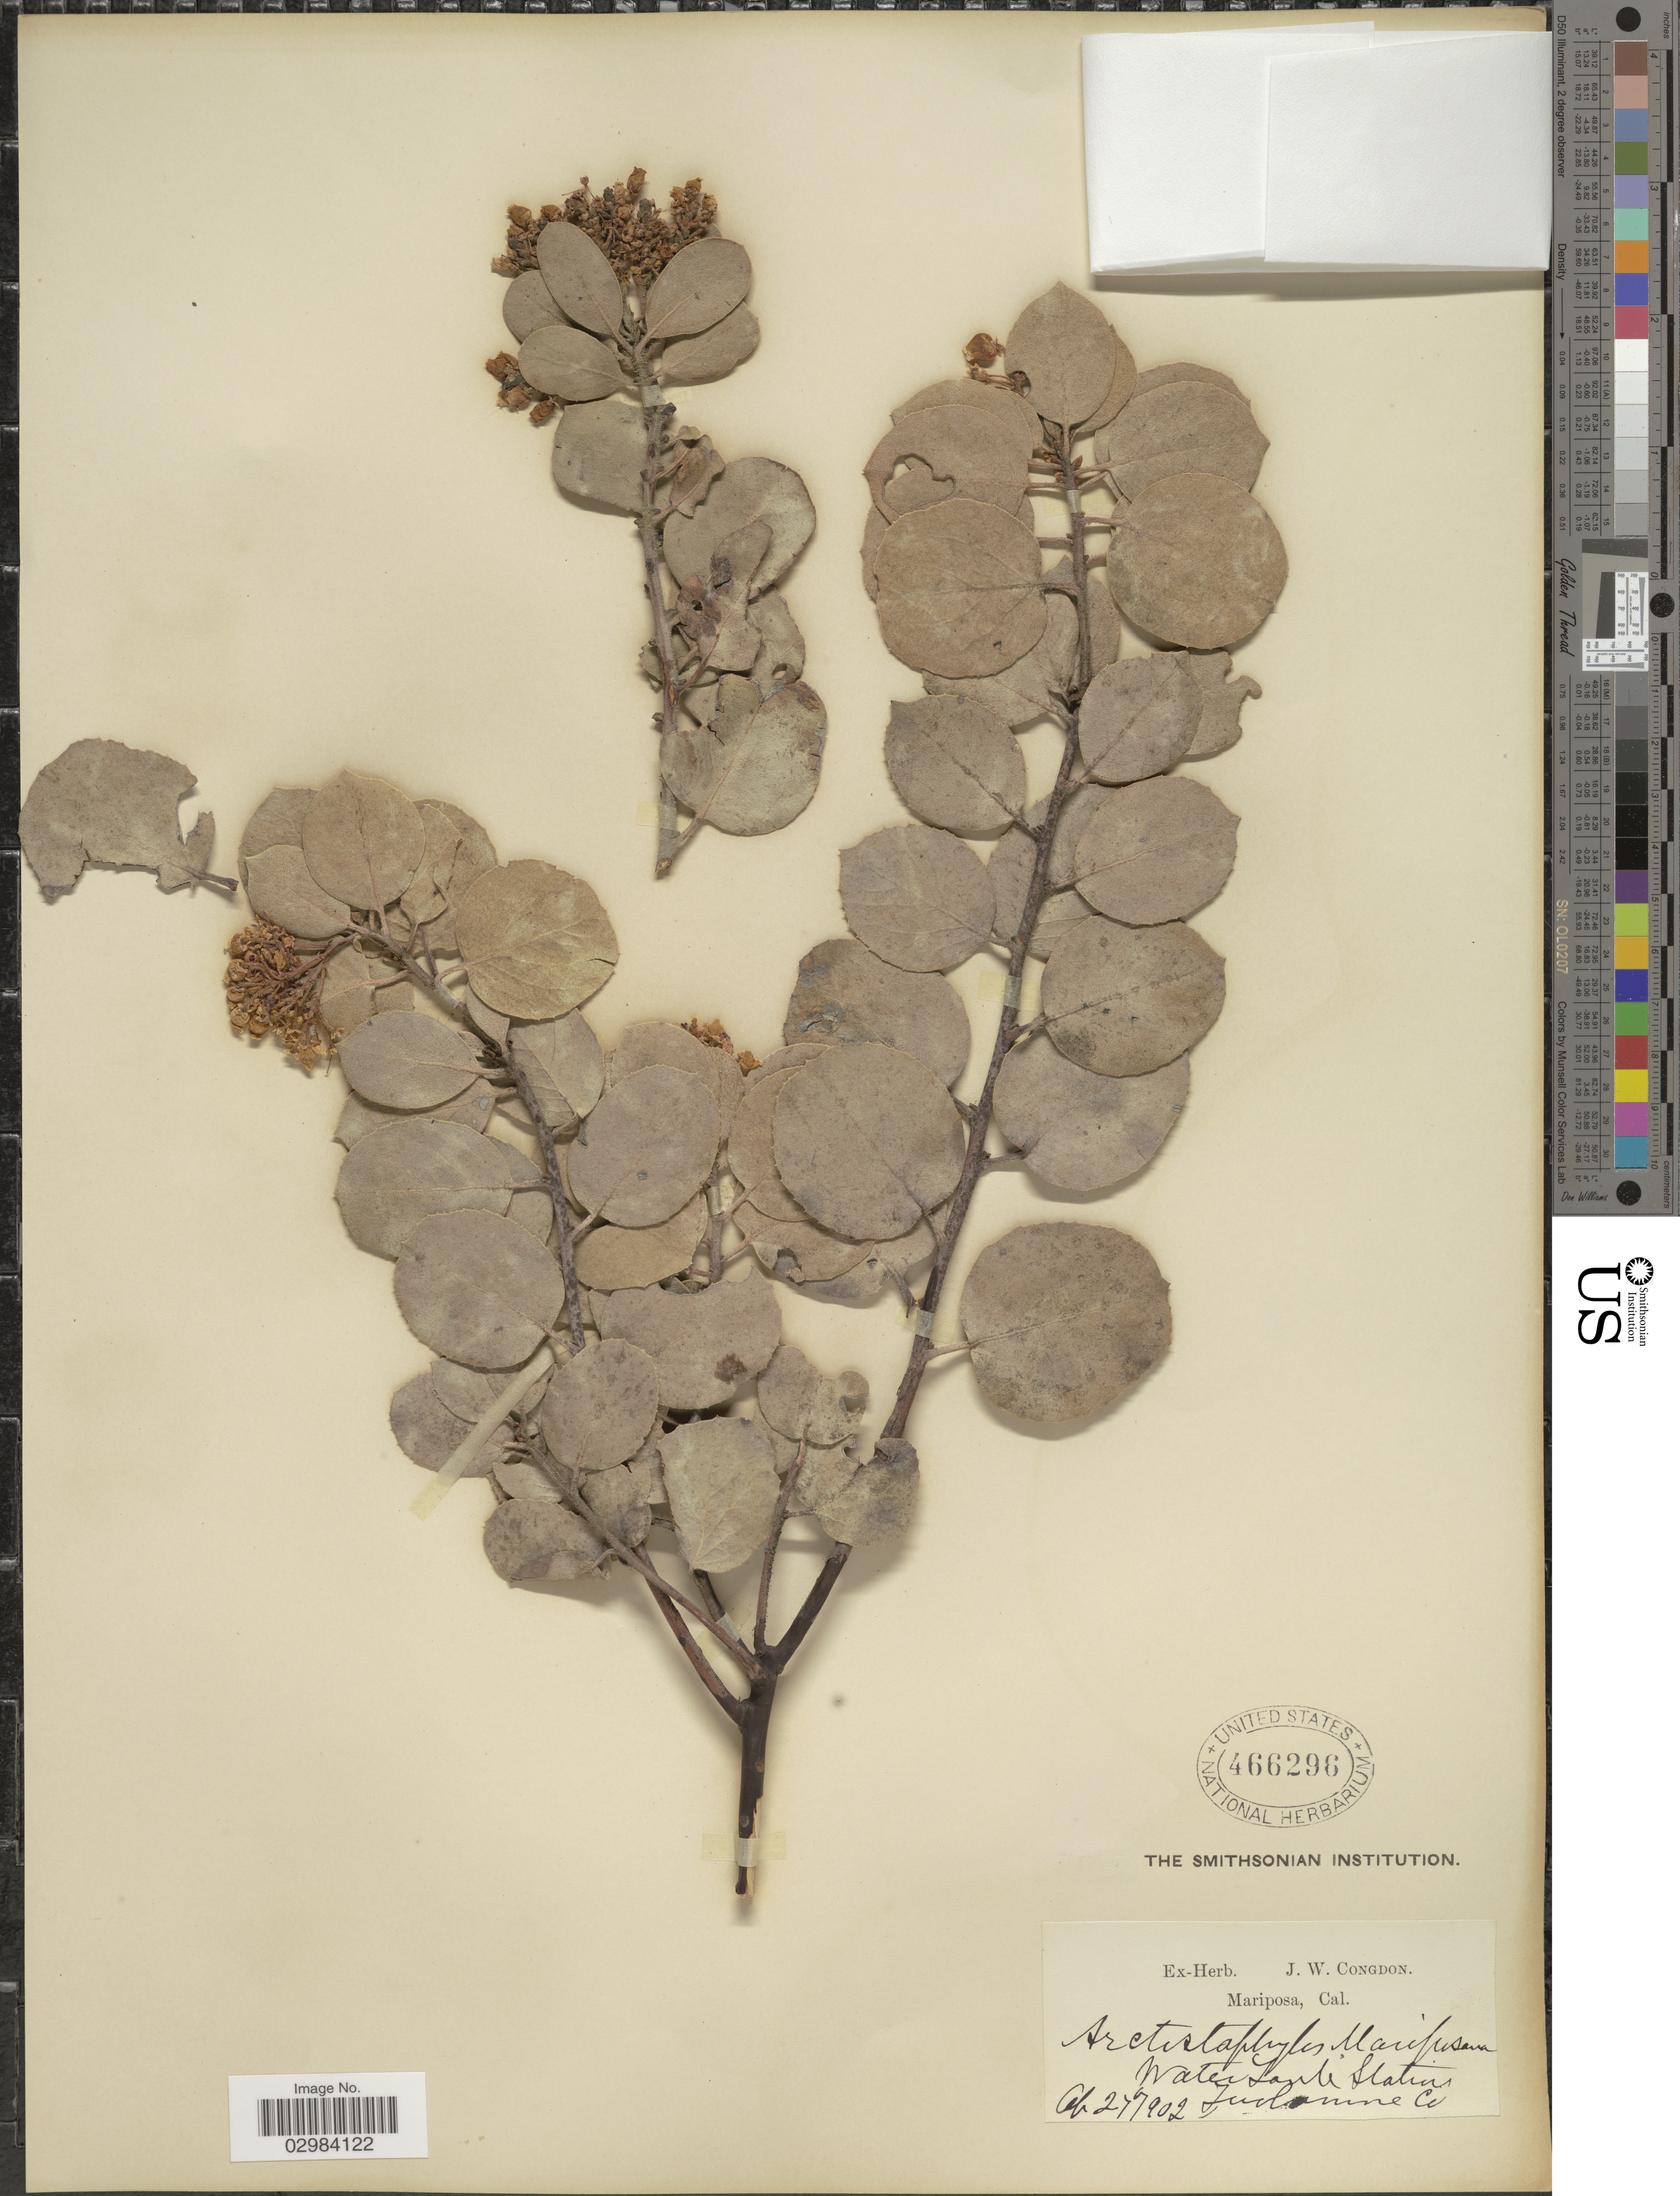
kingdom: Plantae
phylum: Tracheophyta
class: Magnoliopsida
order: Ericales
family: Ericaceae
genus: Arctostaphylos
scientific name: Arctostaphylos mariposa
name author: Dudley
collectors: ex herb. J. W. Congdon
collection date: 1902-04-27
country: United States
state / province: California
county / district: Tuolumne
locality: Mariposa, Water Tank Station, Tuolumne Co.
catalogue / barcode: US 466296